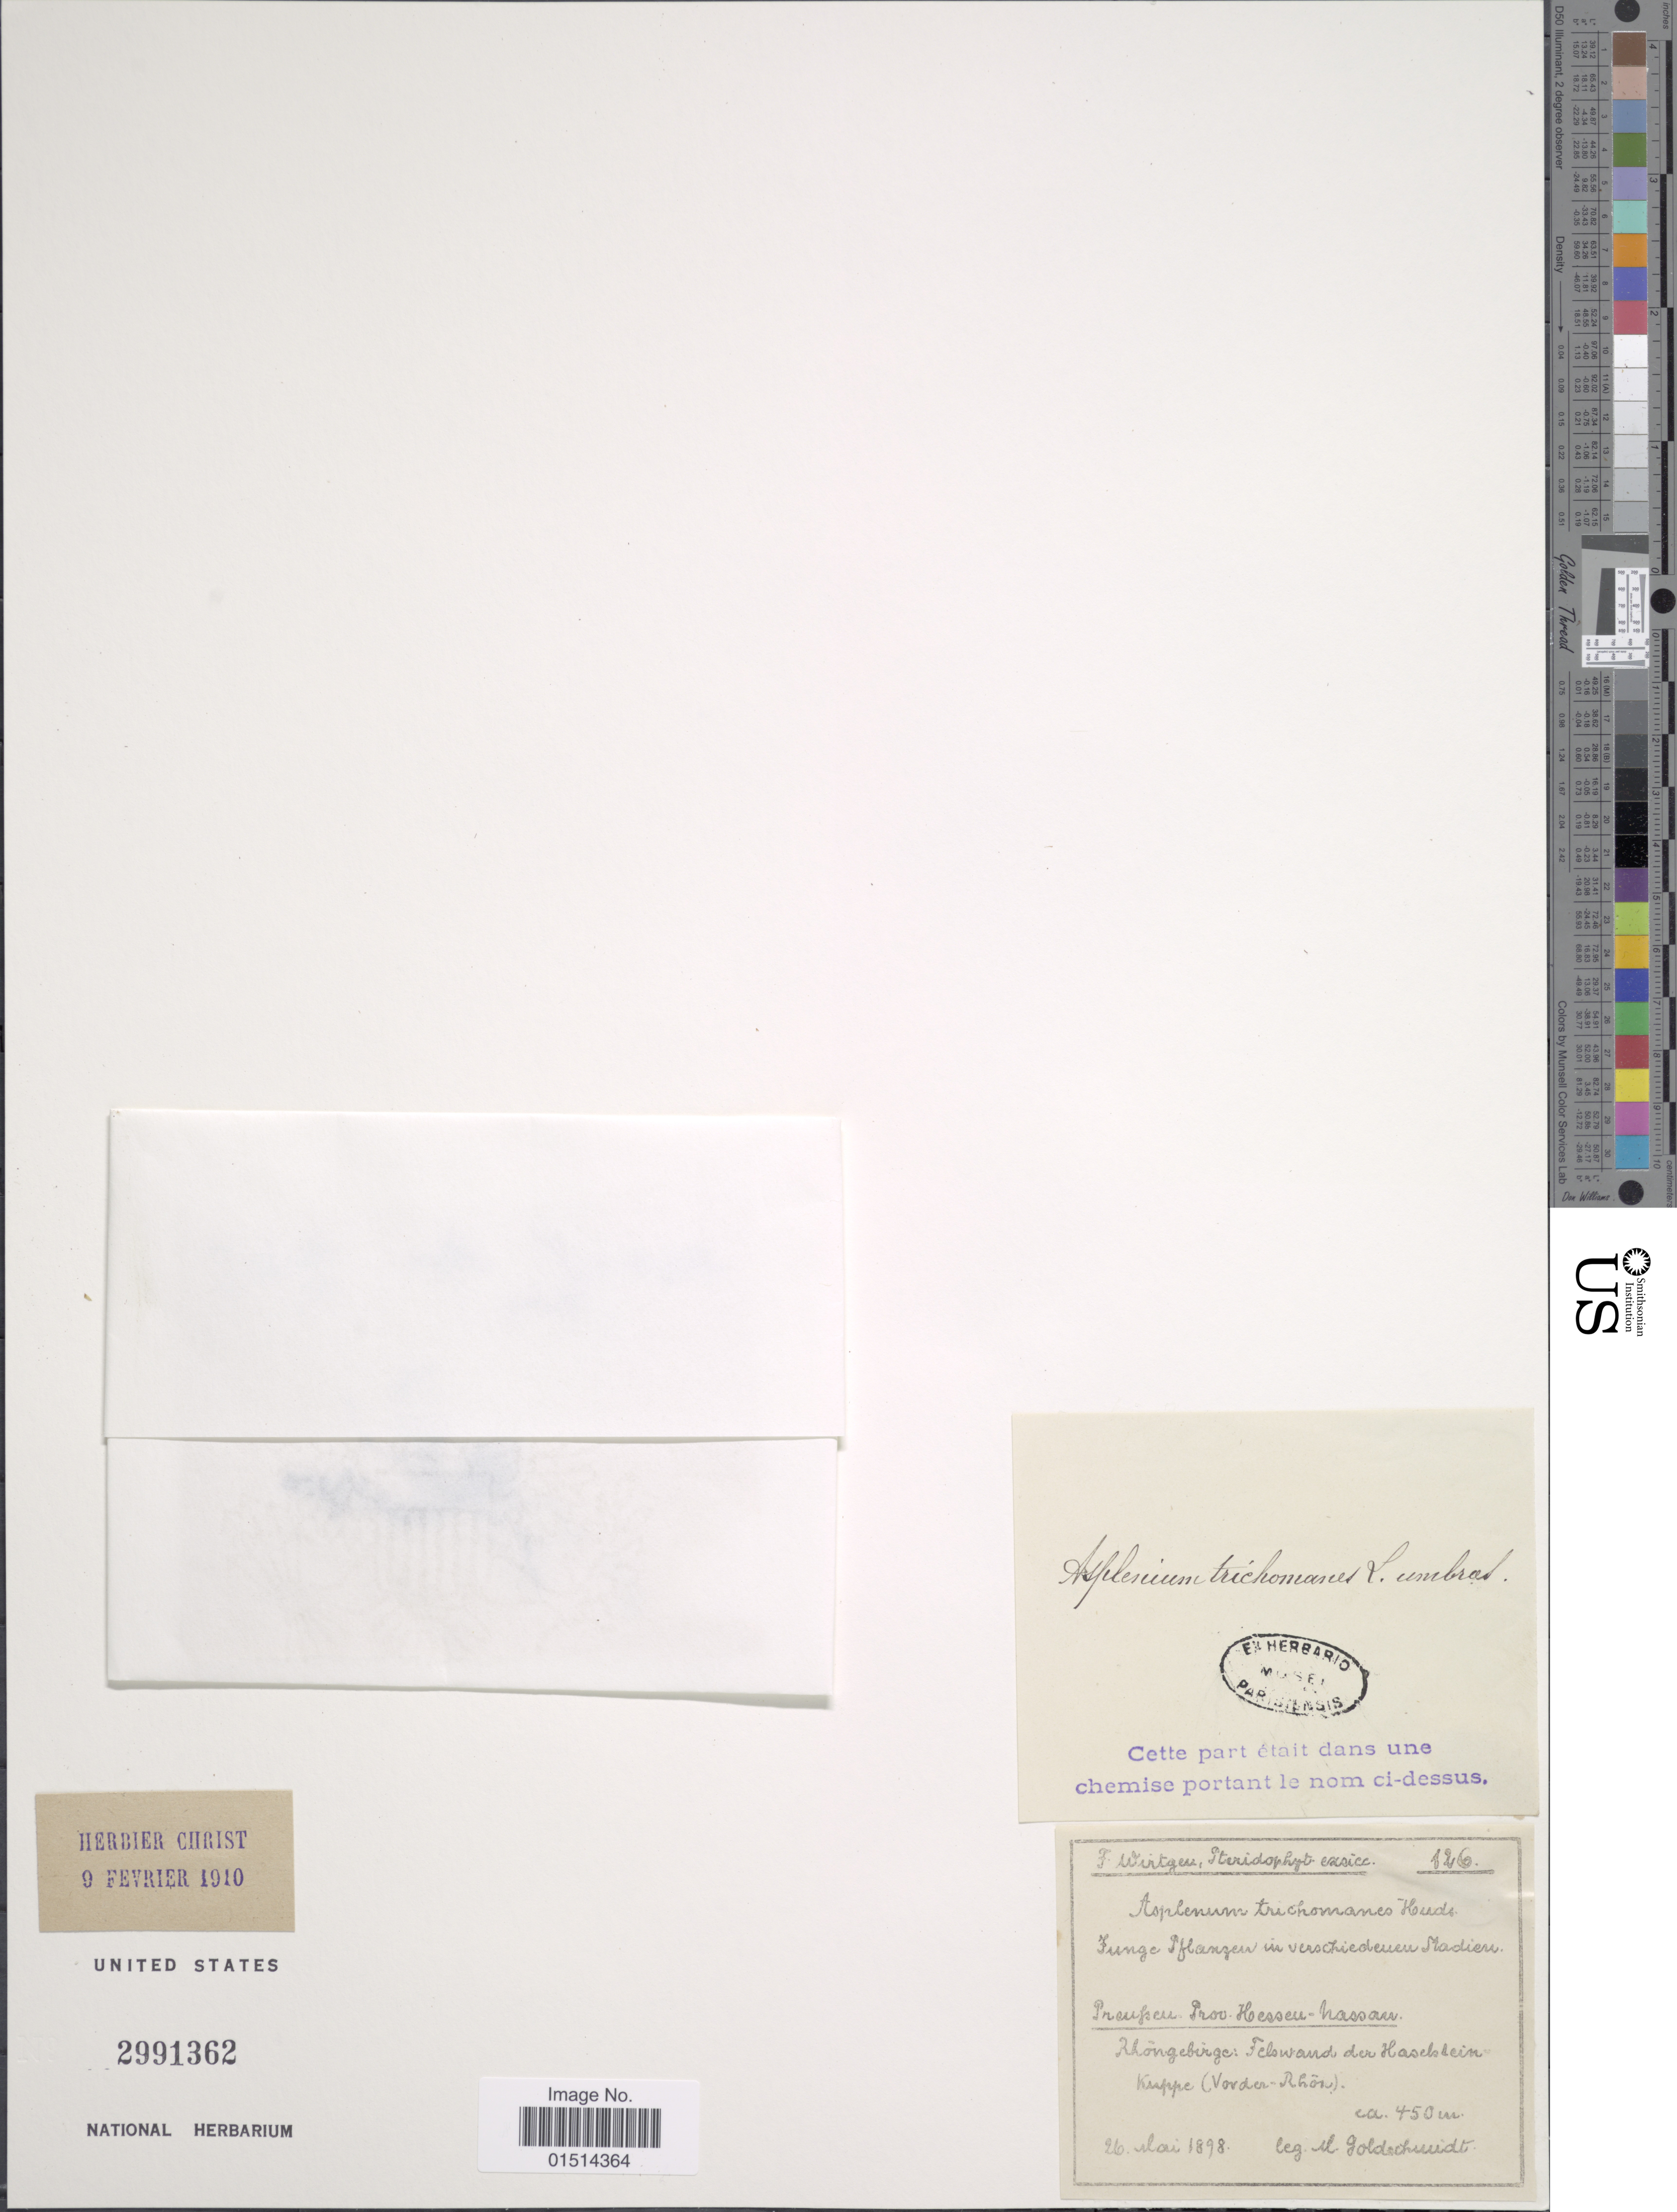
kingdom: Plantae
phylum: Tracheophyta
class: Polypodiopsida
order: Polypodiales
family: Aspleniaceae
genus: Asplenium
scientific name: Asplenium trichomanes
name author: L.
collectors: O. Goldschmidt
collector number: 126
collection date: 1898-05-26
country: Germany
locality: Preufseu. Prov. Hesseu- Nassau, Rhongebirge: Felowand der Haselsein kuppe (vorden-Rhoz)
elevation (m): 450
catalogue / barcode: US 2991362